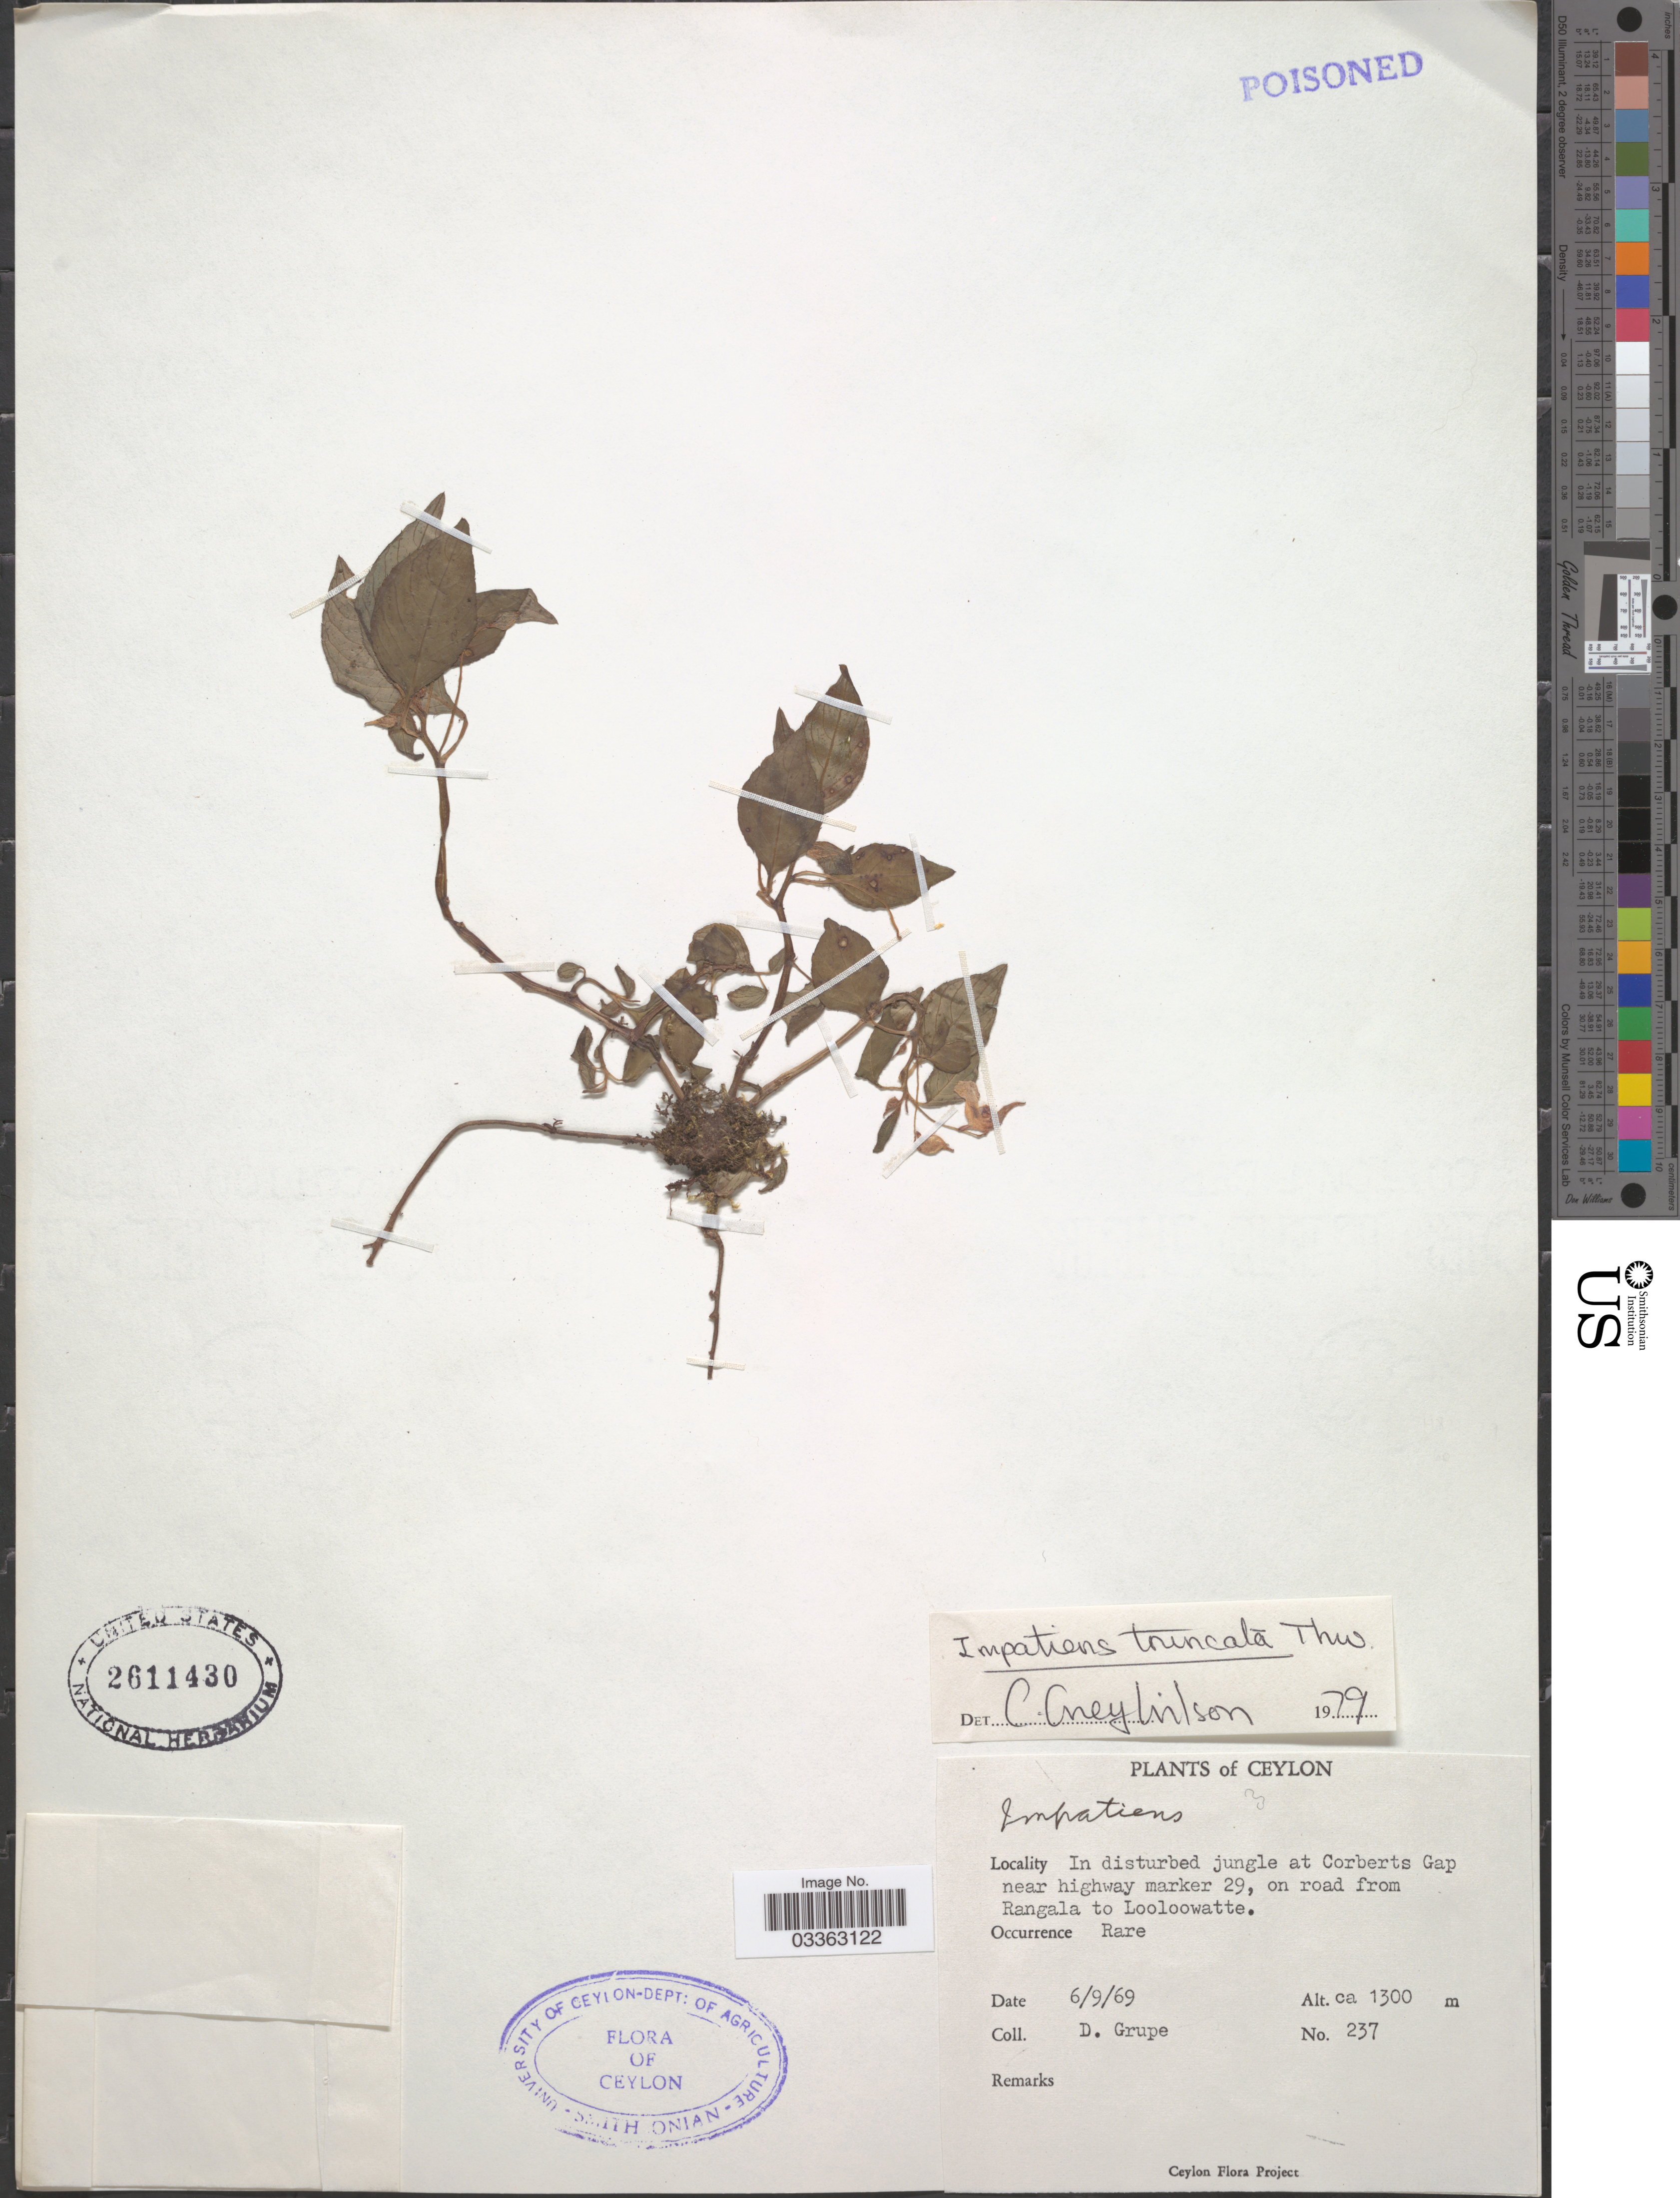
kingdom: Plantae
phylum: Tracheophyta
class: Magnoliopsida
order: Ericales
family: Balsaminaceae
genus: Impatiens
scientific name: Impatiens truncata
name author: Thwaites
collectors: D. Grupe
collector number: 237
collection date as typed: Transcribed d/m/y: 6/9/69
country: Sri Lanka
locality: Ceylon, In disturbed jungle at Corberts Gap near highway marker 29, on road from Rangala to Looloowatte.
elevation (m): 1300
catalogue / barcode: US 2611430